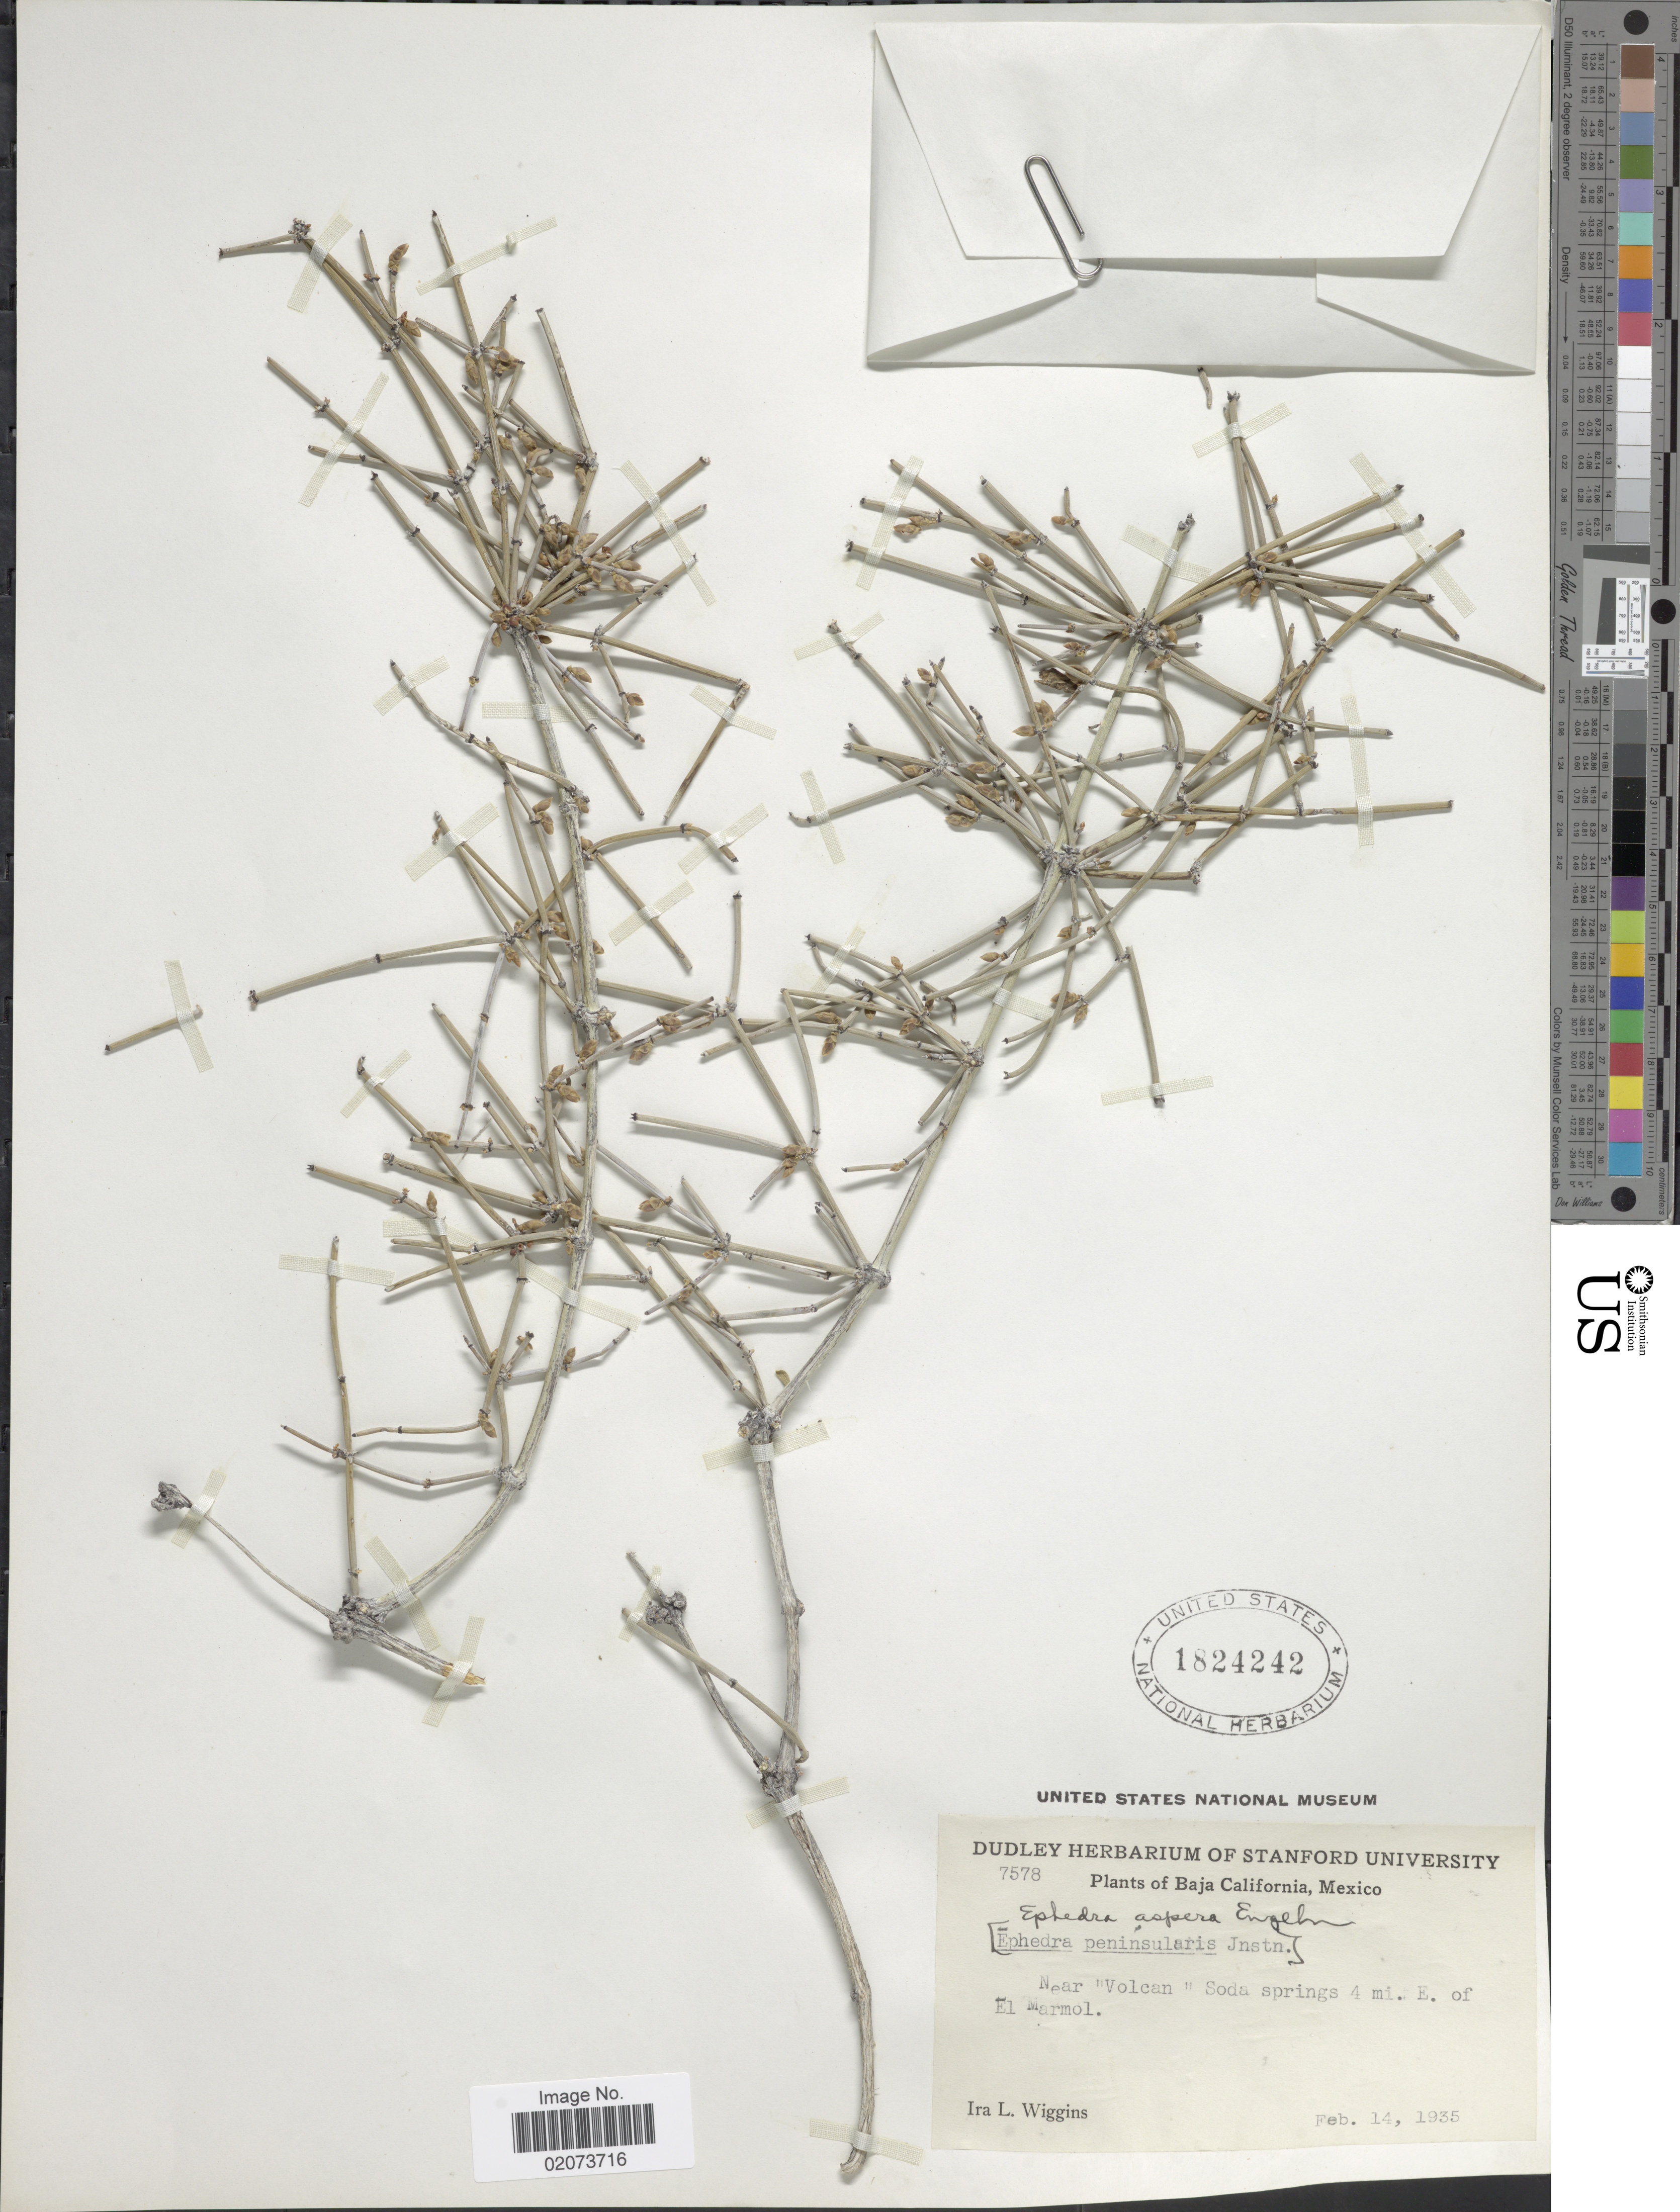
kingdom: Plantae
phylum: Tracheophyta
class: Gnetopsida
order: Ephedrales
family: Ephedraceae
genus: Ephedra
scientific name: Ephedra aspera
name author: Engelm. ex S. Watson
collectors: I. L. Wiggins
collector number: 7578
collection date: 1935-02-14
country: Mexico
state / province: Baja California Norte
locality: Baja California, Mexico, Near Volcan, Soda Springs 4 mi. E. of El Marmol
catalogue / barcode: US 1824242